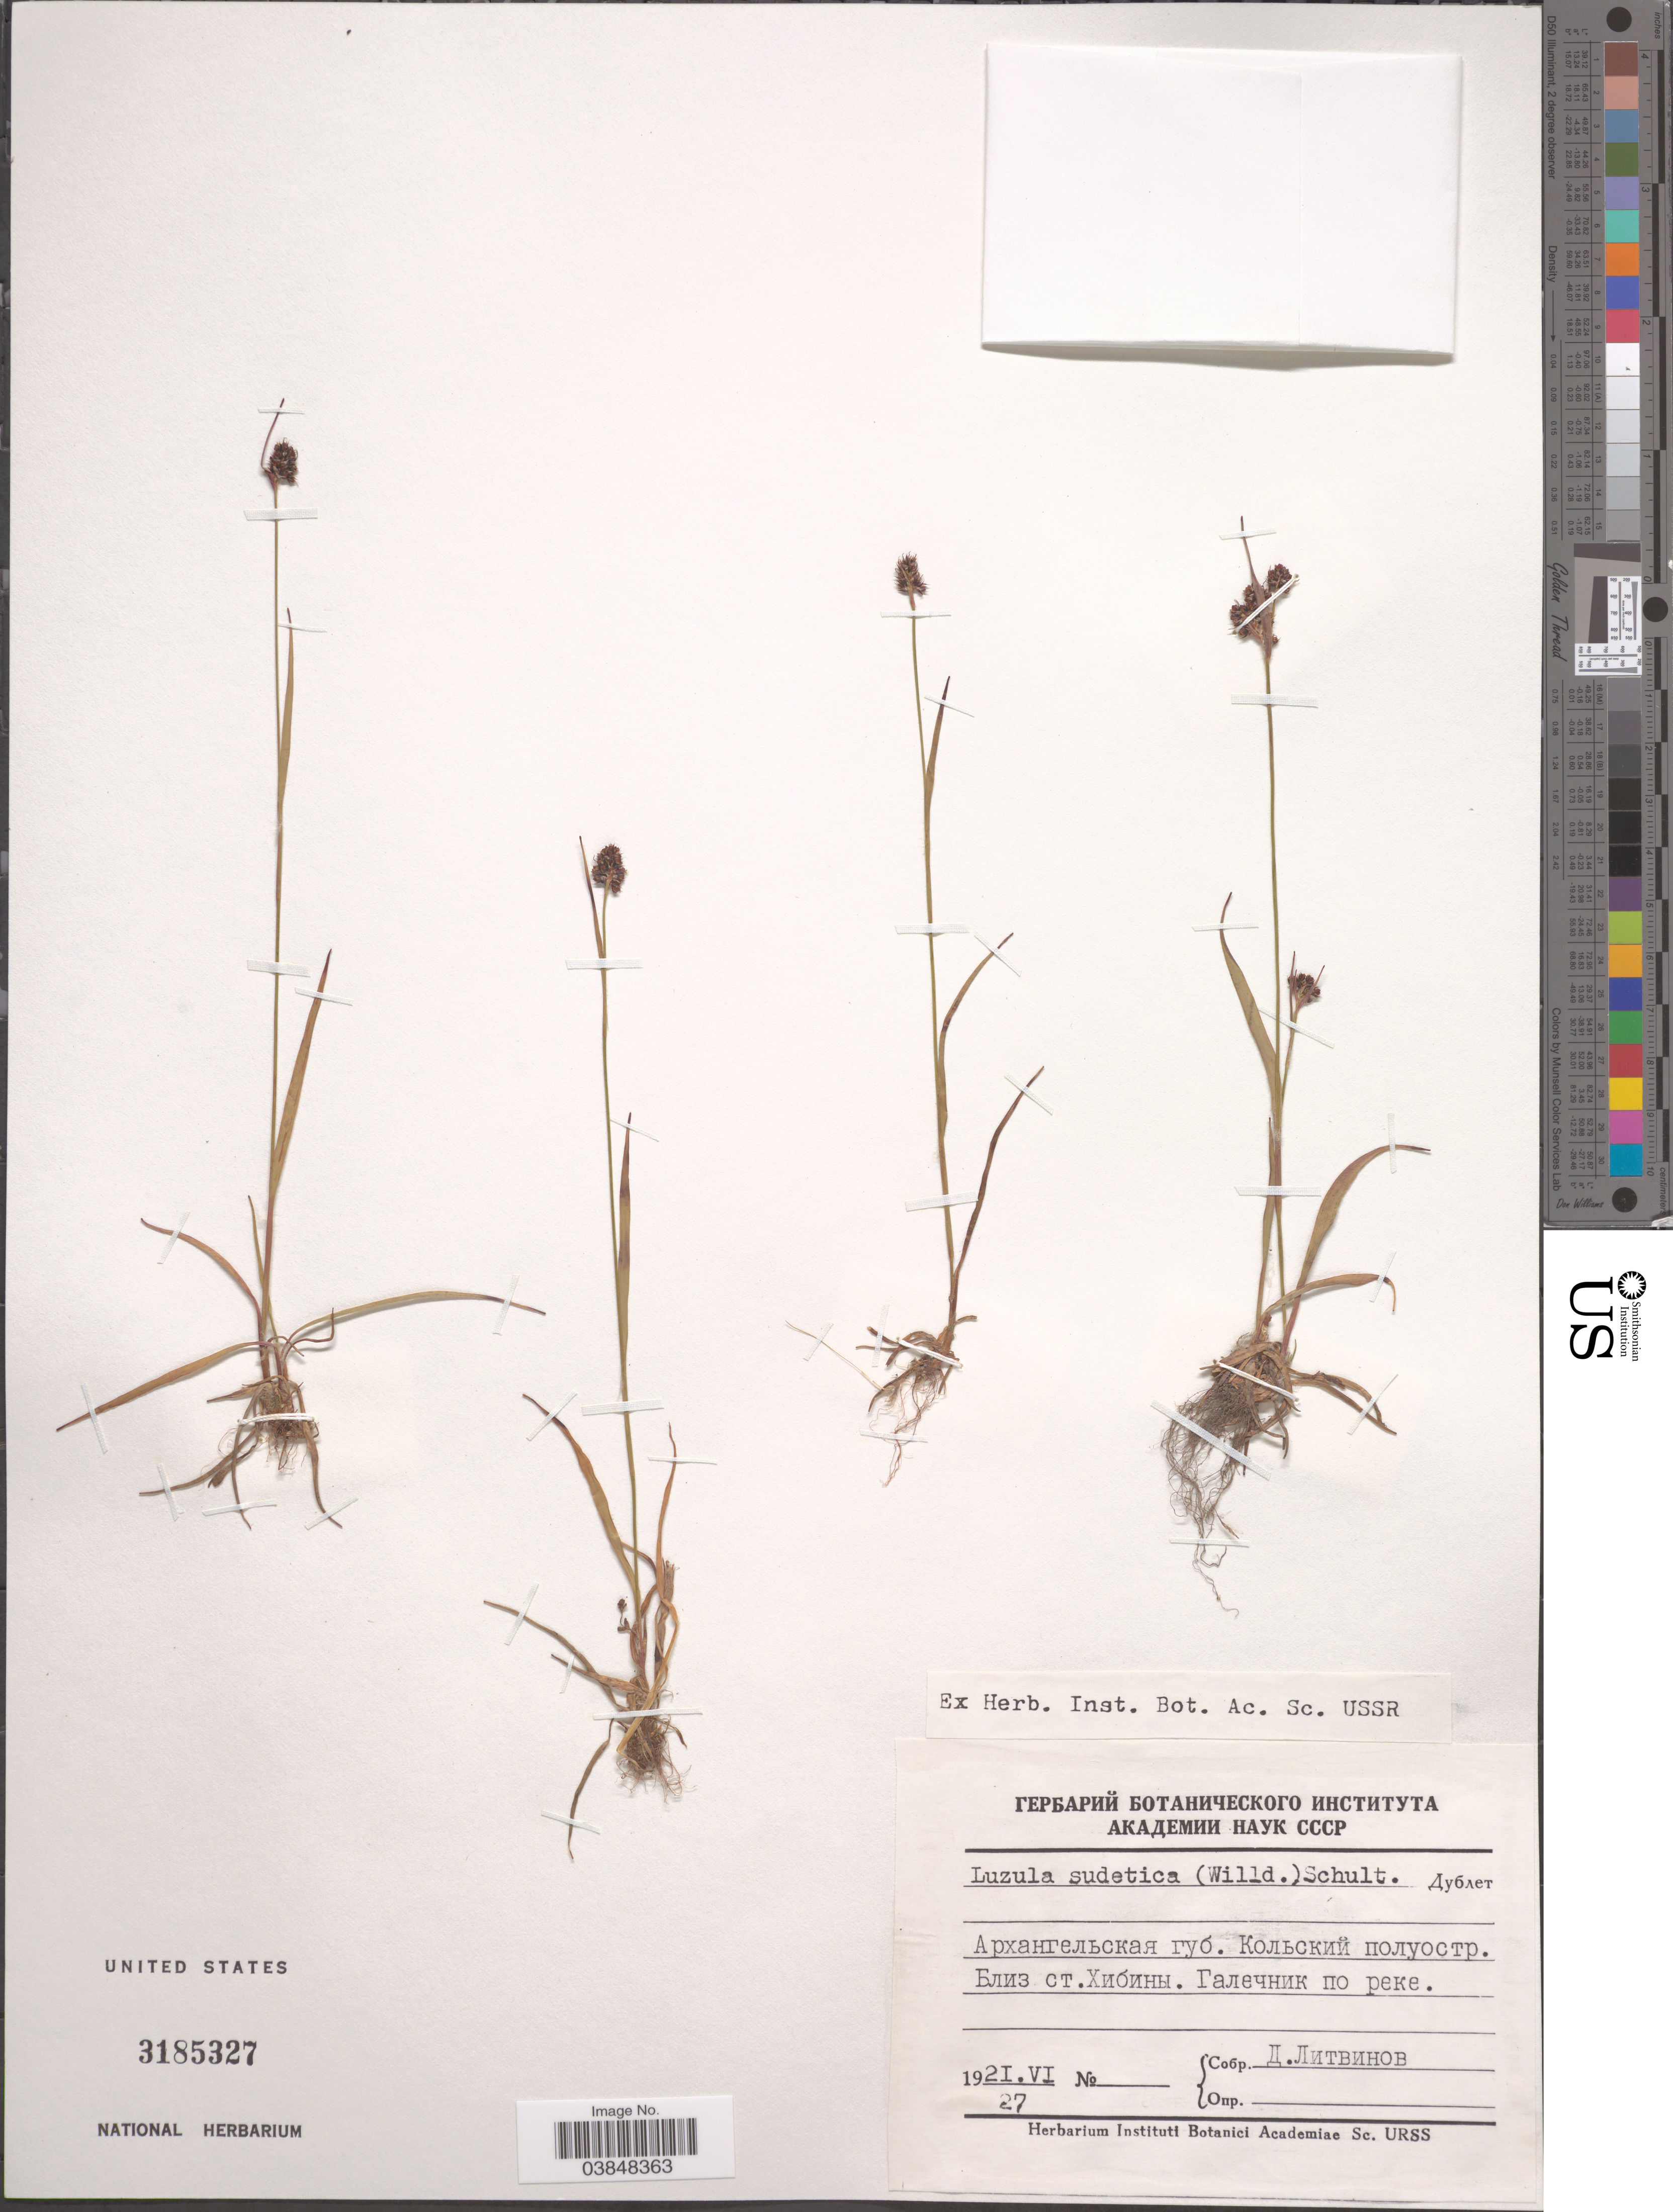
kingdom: Plantae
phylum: Tracheophyta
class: Liliopsida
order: Poales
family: Juncaceae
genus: Luzula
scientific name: Luzula sudetica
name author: (Willd.) Schult.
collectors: X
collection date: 1921-06-27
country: Russian Federation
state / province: Murmansk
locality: Kolskiy peninsula, near Khibiny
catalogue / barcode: US 3185327